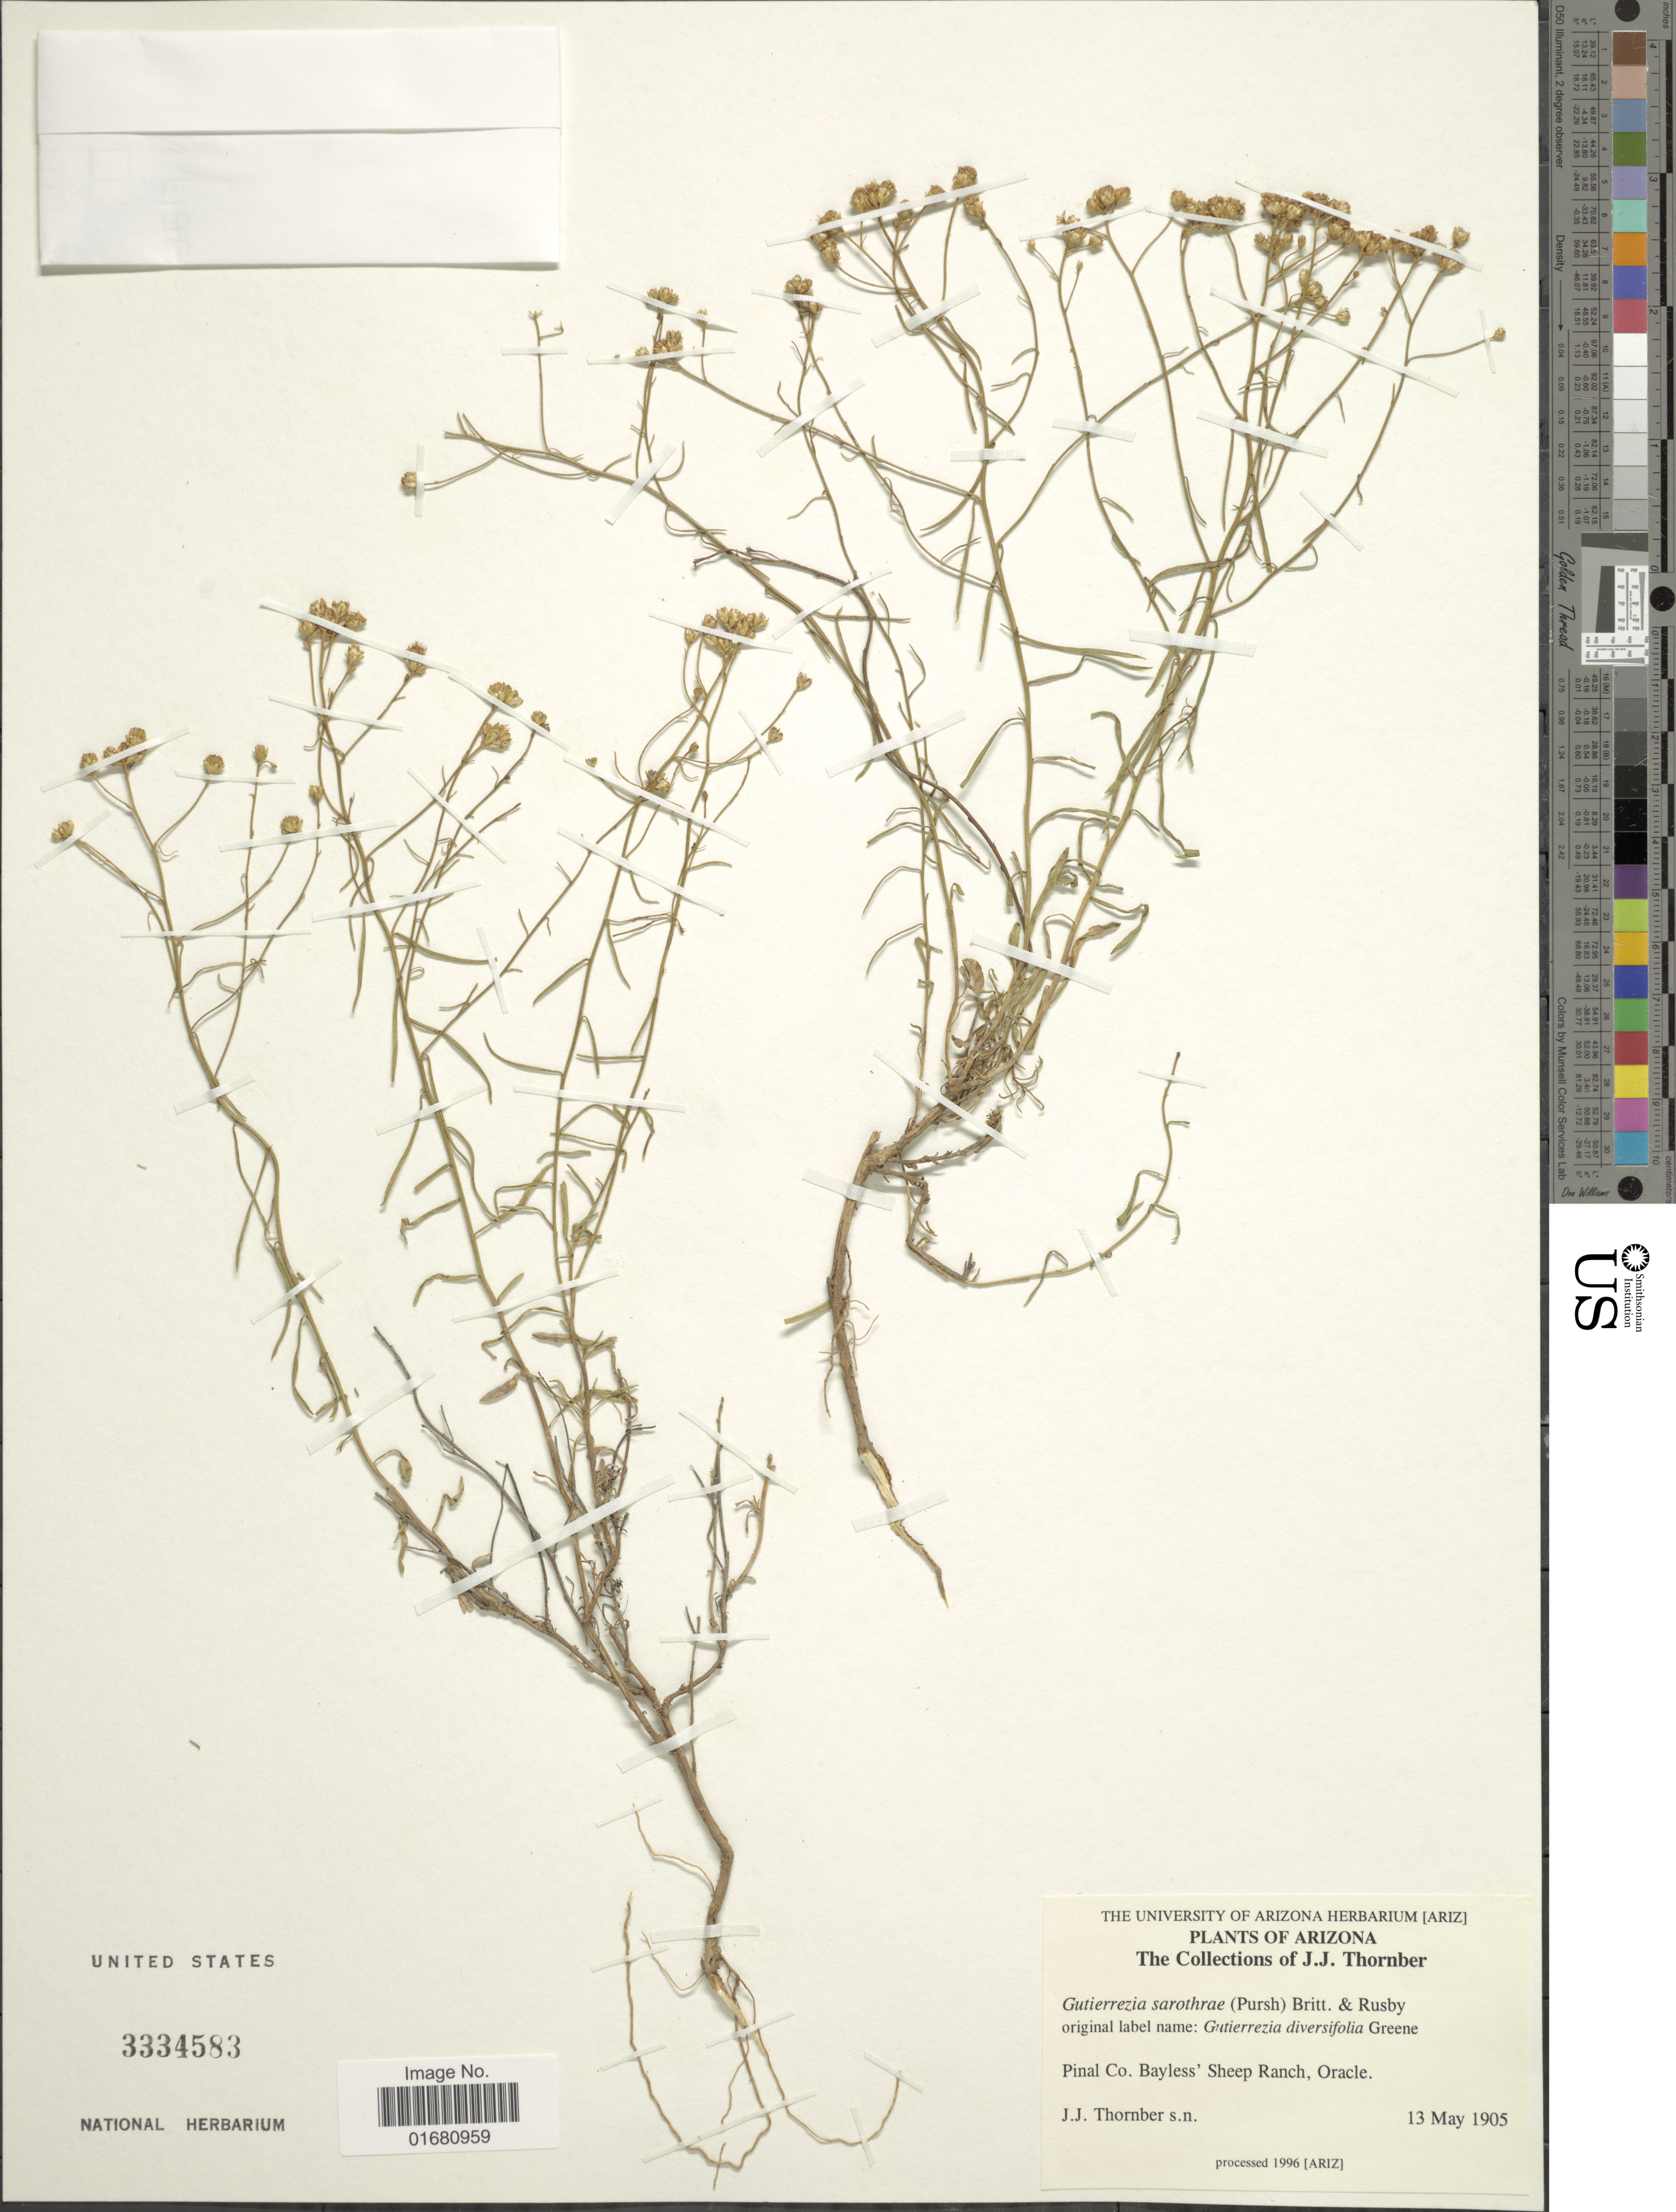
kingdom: Plantae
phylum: Tracheophyta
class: Magnoliopsida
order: Asterales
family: Asteraceae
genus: Gutierrezia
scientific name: Gutierrezia sarothrae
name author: (Pursh) Britton & Rusby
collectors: J. Thornber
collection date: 1905-05-13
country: United States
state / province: Arizona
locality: Pinal Co., Bayless' Sheep Ranch, Oracle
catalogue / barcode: US 3334583